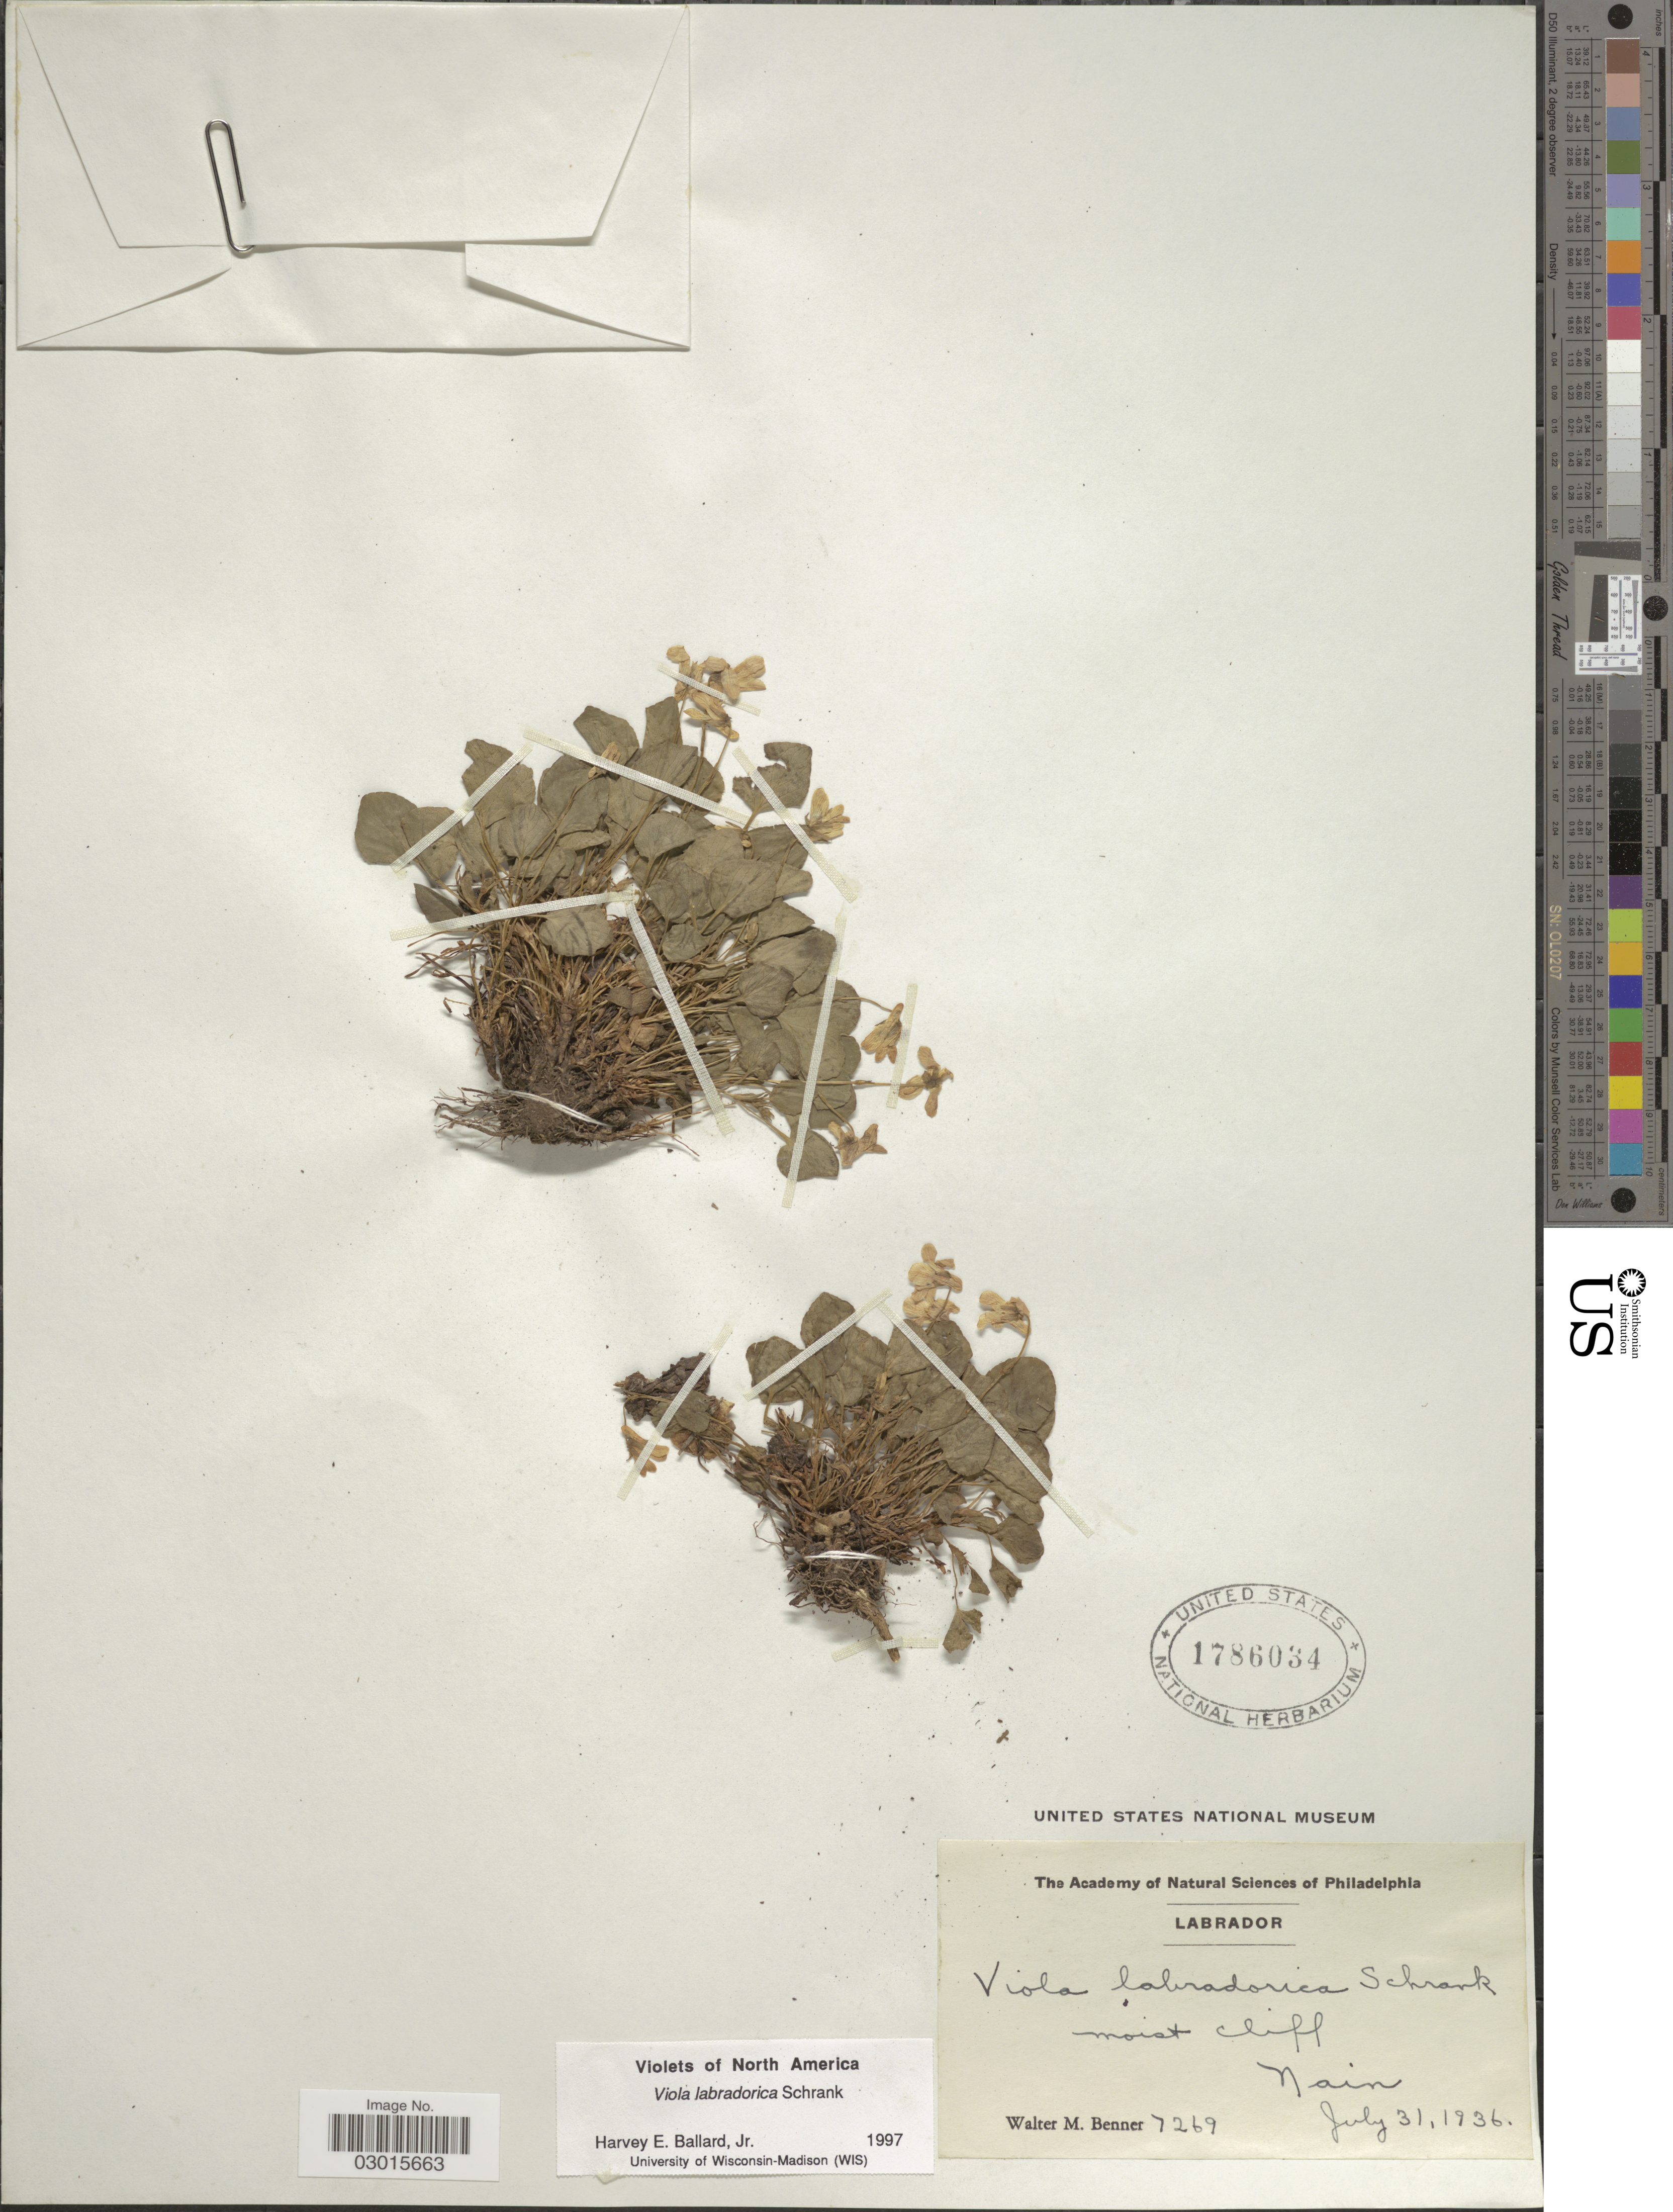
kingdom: Plantae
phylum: Tracheophyta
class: Magnoliopsida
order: Malpighiales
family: Violaceae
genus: Viola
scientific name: Viola labradorica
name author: Schrank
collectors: W. Benner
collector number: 7269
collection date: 1936-07-31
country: Canada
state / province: Newfoundland and Labrador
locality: Labrador. Nain.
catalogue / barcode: US 1786034